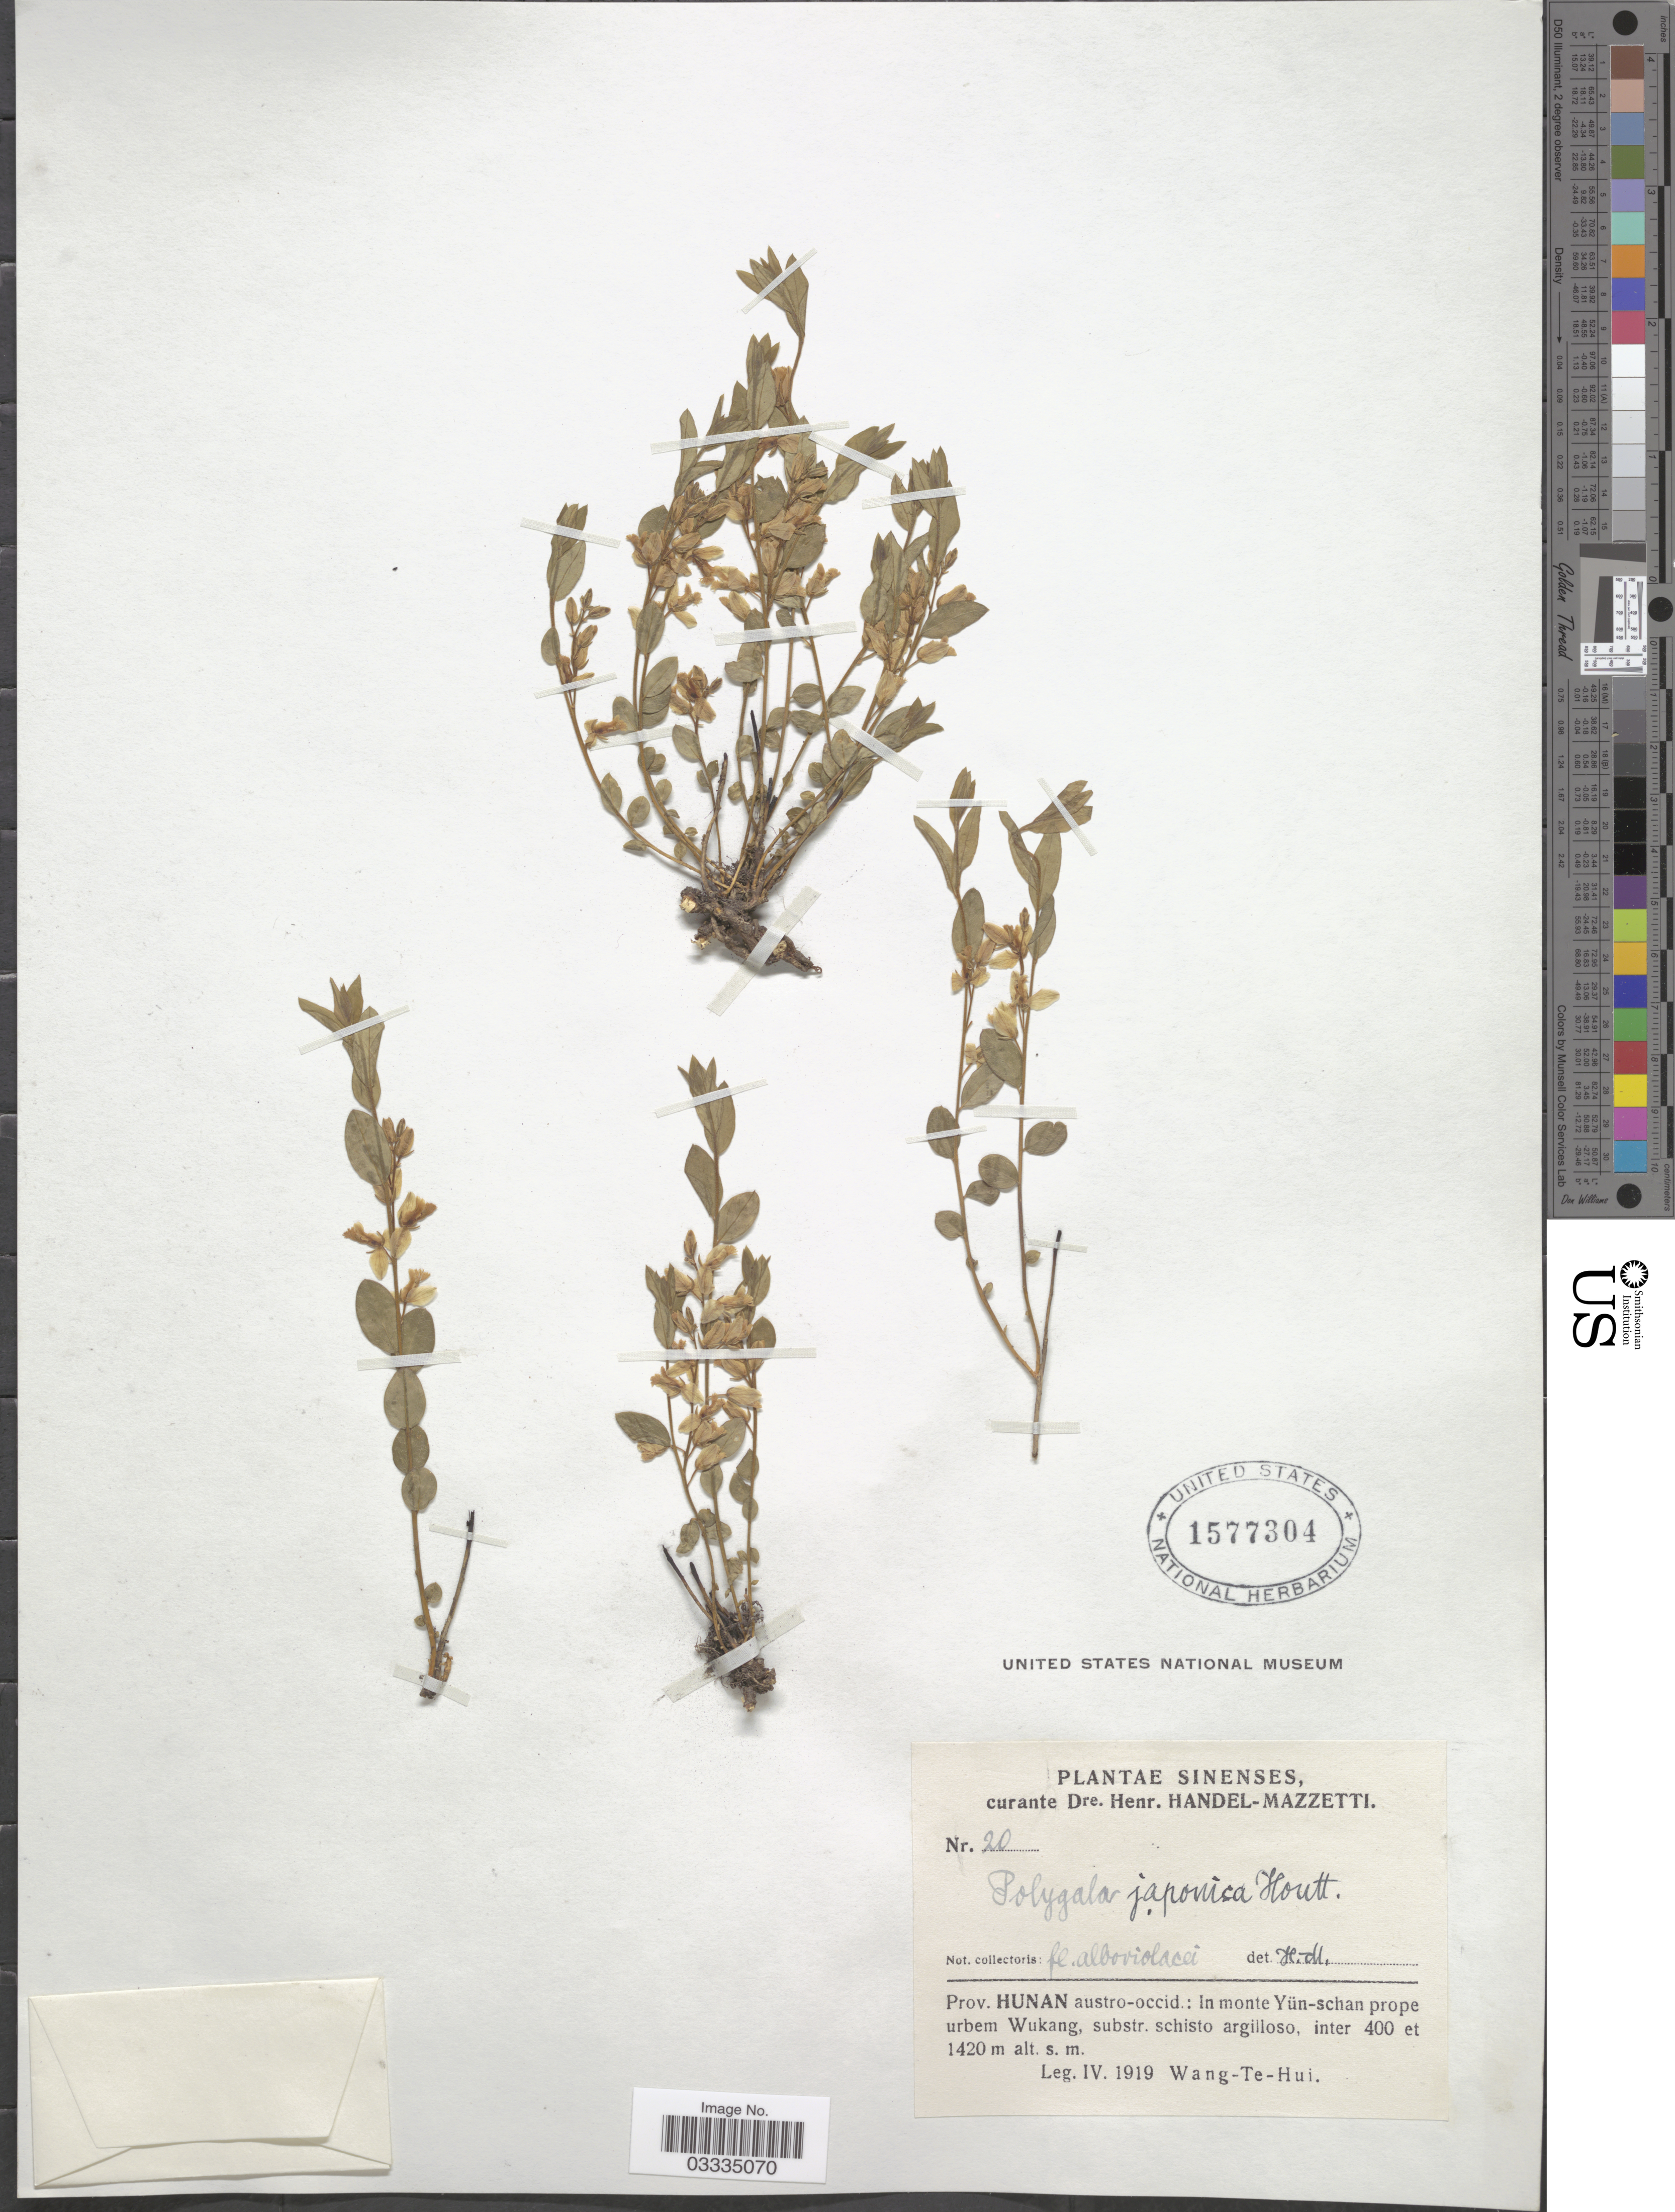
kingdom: Plantae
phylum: Tracheophyta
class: Magnoliopsida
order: Fabales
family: Polygalaceae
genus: Polygala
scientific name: Polygala japonica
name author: Houtt.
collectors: T. H. Wang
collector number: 20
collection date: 1919-04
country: China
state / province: Hunan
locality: Sinenses. Austro-occid: In monte Yün-schan prope urbem Wukang, substr. schisto argilloso.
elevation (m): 400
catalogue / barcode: US 1577304